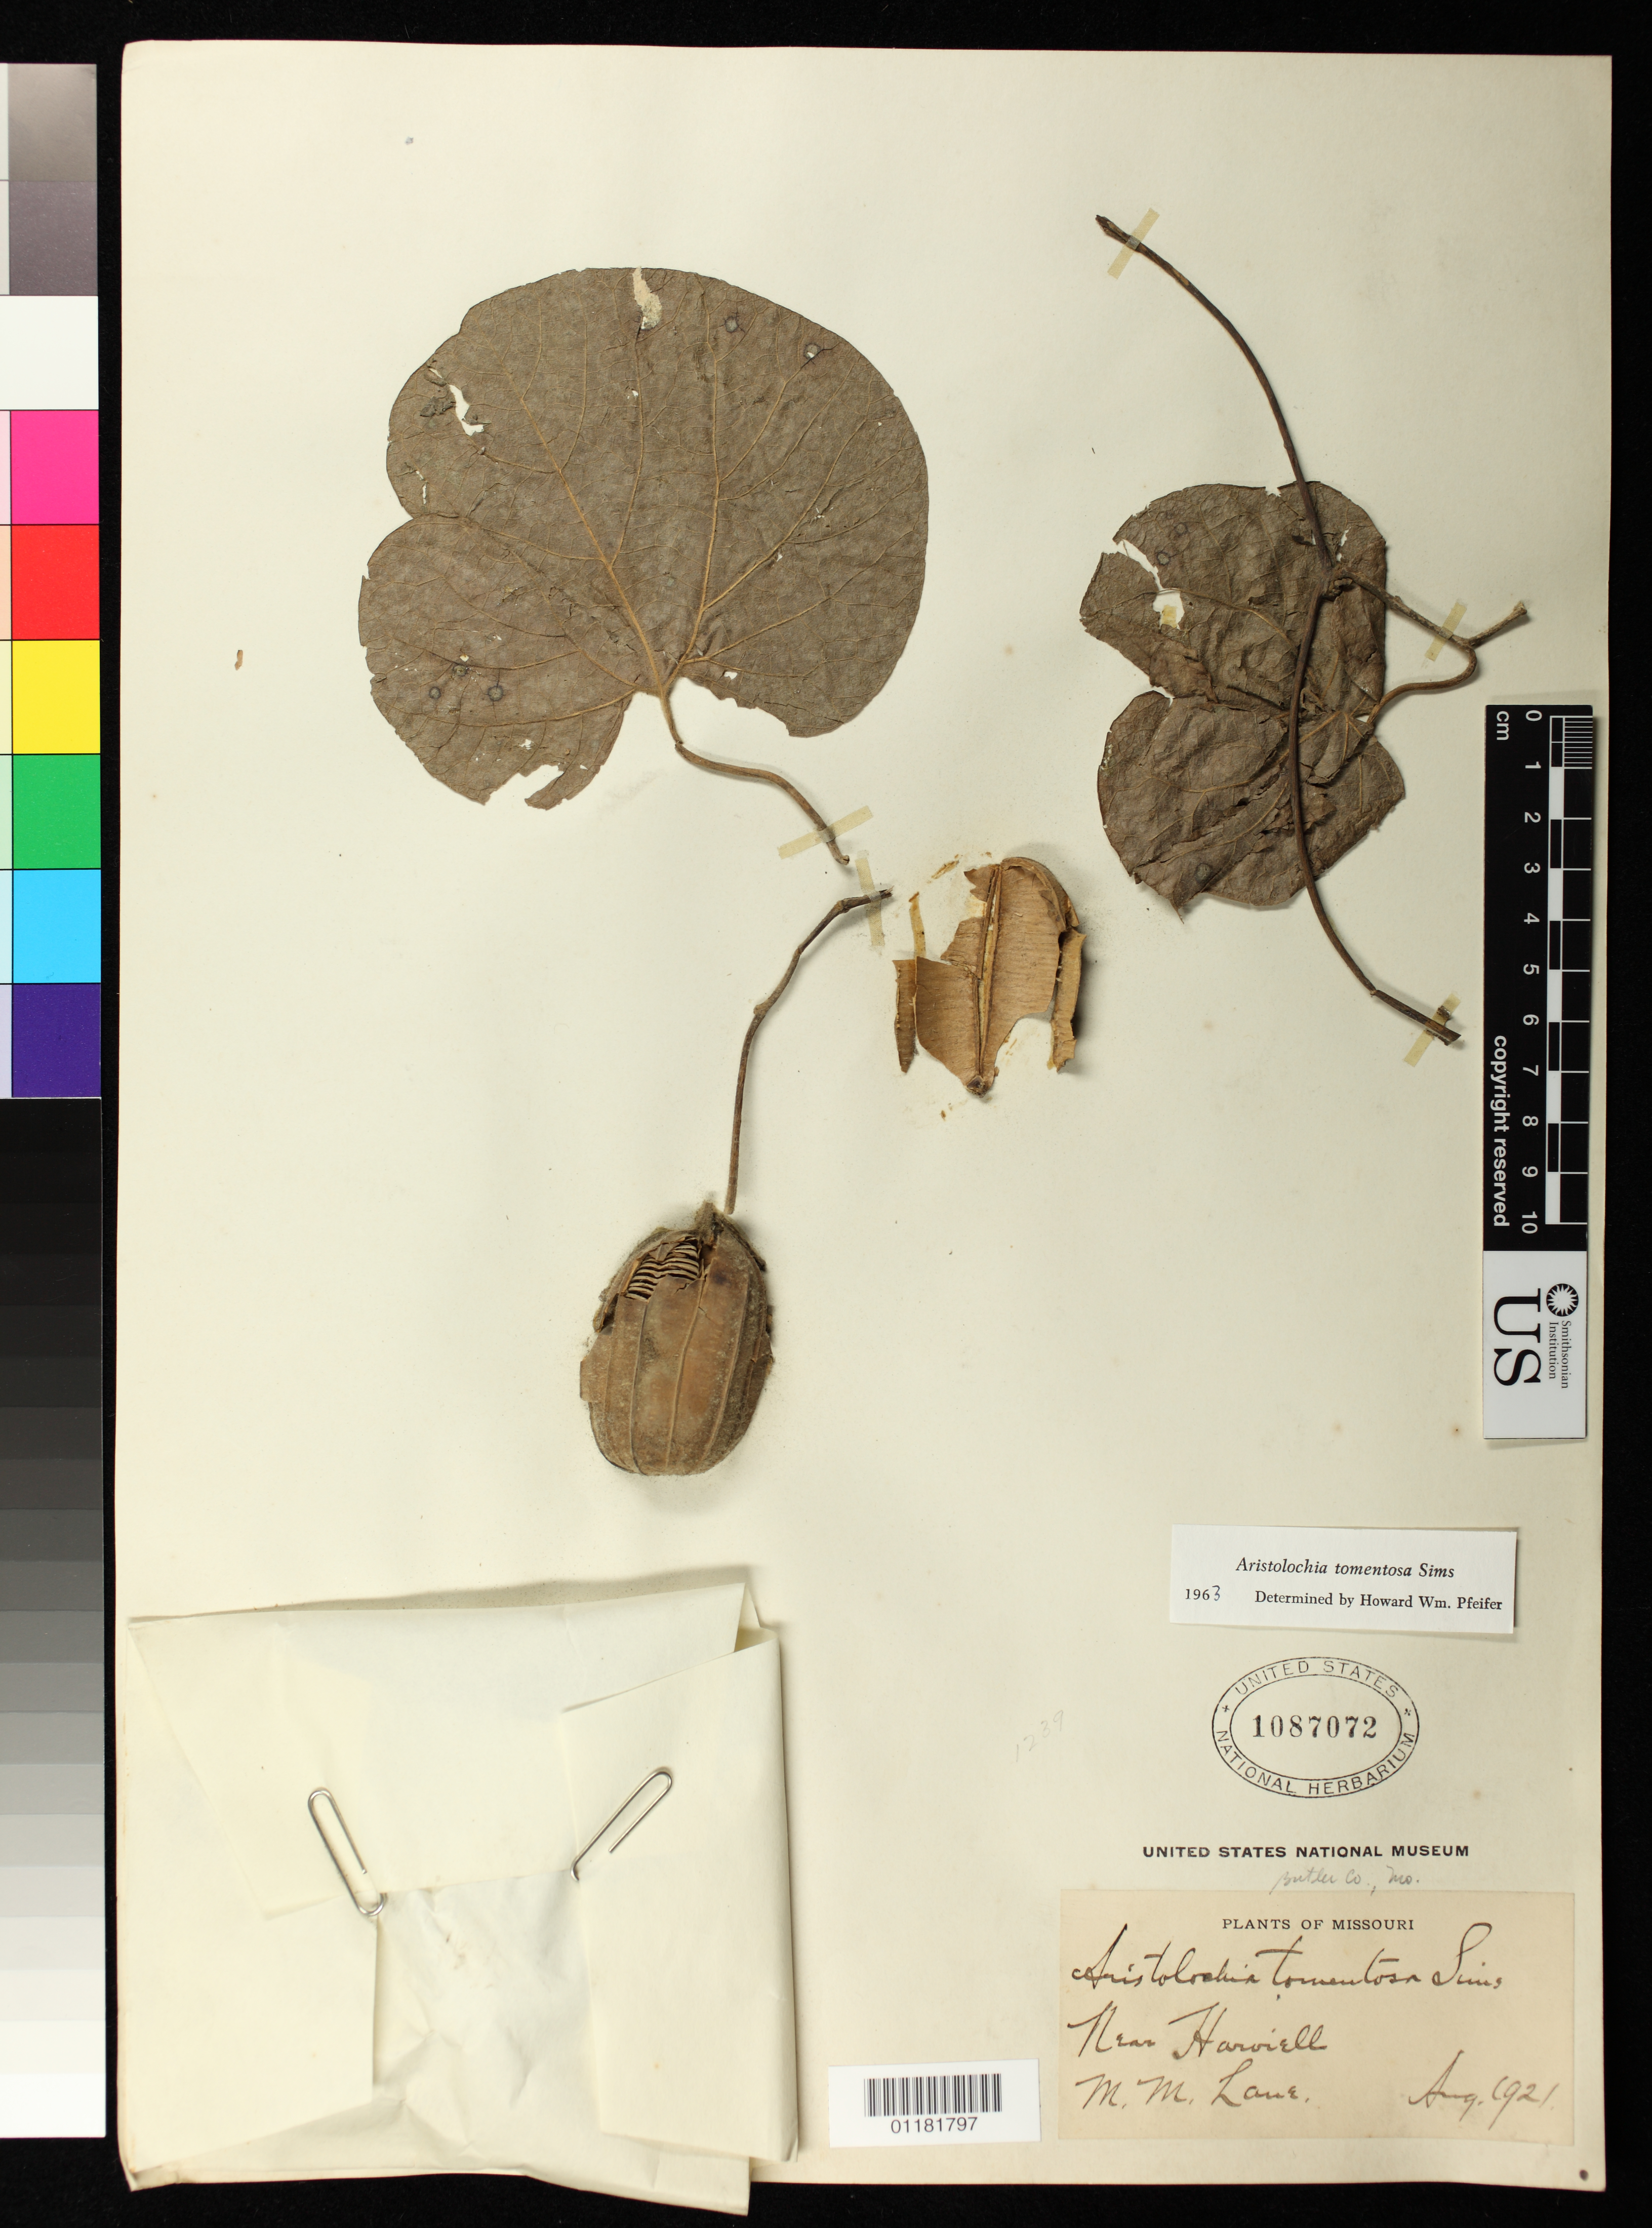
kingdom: Plantae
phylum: Tracheophyta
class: Magnoliopsida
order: Piperales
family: Aristolochiaceae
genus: Aristolochia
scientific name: Aristolochia tomentosa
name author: Sims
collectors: M. M. Lane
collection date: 1921-08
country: United States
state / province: Missouri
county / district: Bulter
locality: near Harviell, Bulter County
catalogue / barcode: US 1087072